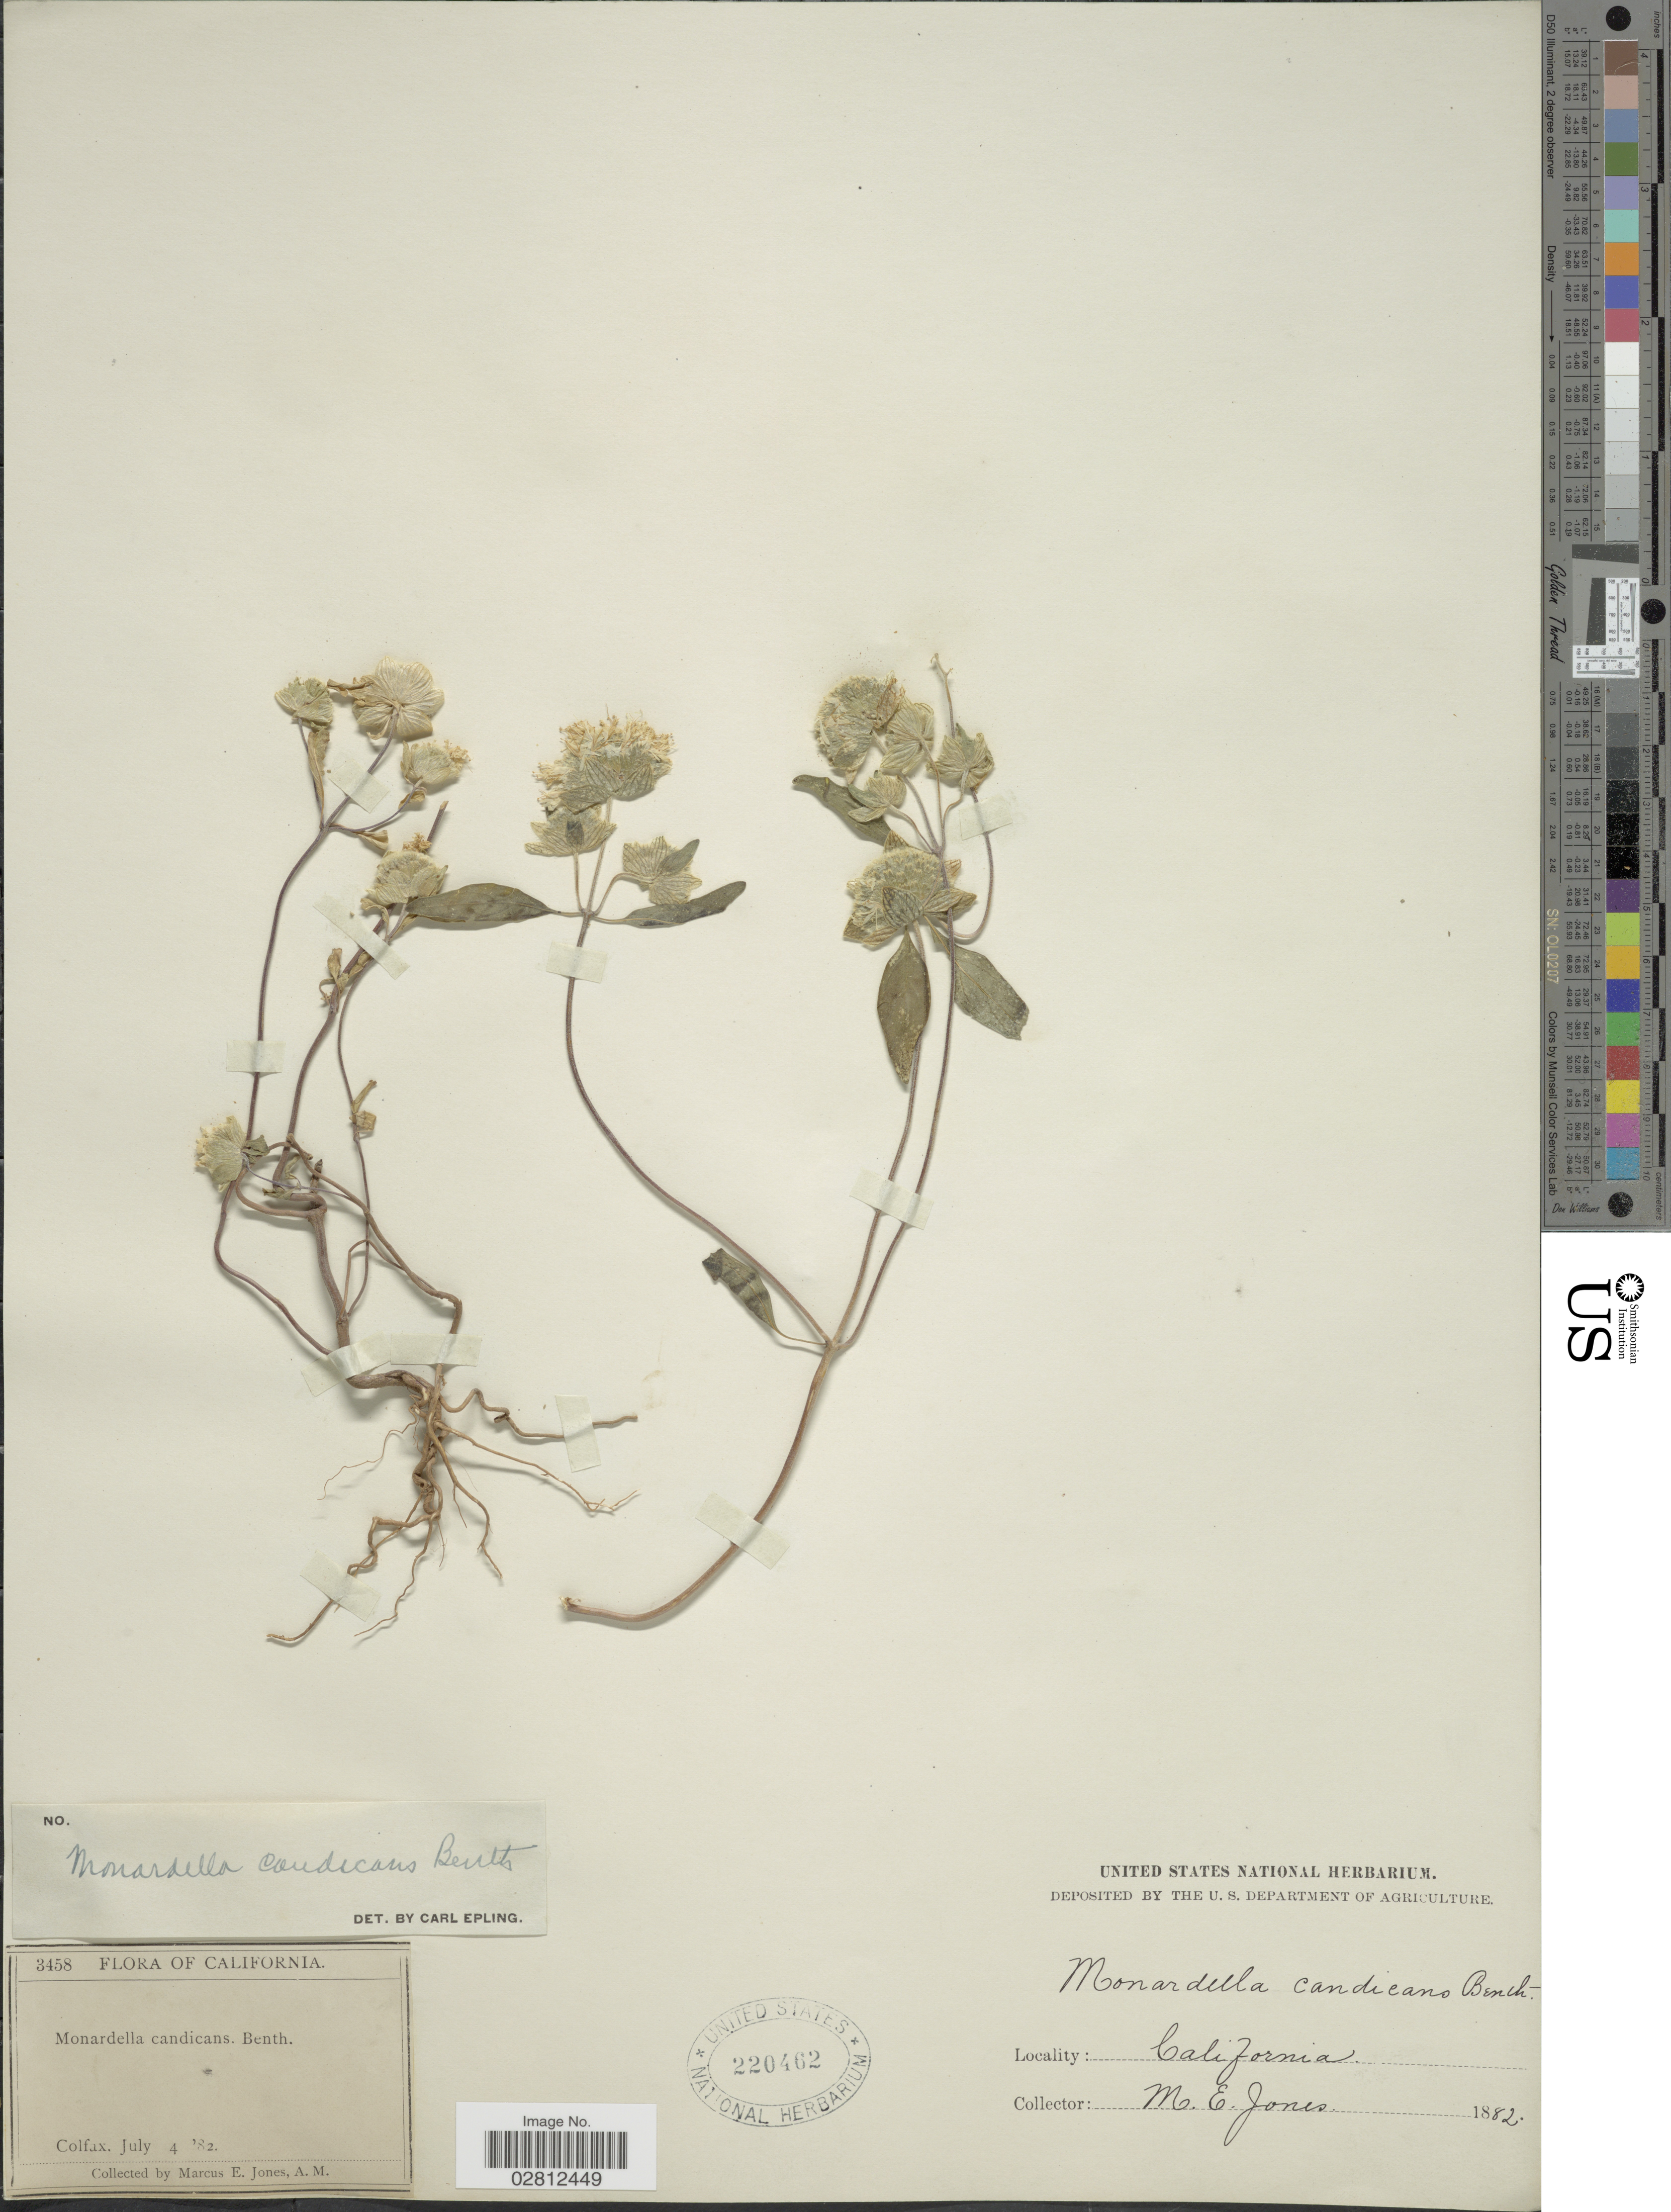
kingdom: Plantae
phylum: Tracheophyta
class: Magnoliopsida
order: Lamiales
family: Lamiaceae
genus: Monardella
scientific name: Monardella candicans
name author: Benth.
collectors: M. E. Jones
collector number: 3458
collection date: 1882-07-04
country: United States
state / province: California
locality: Colfax.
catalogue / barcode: US 220462